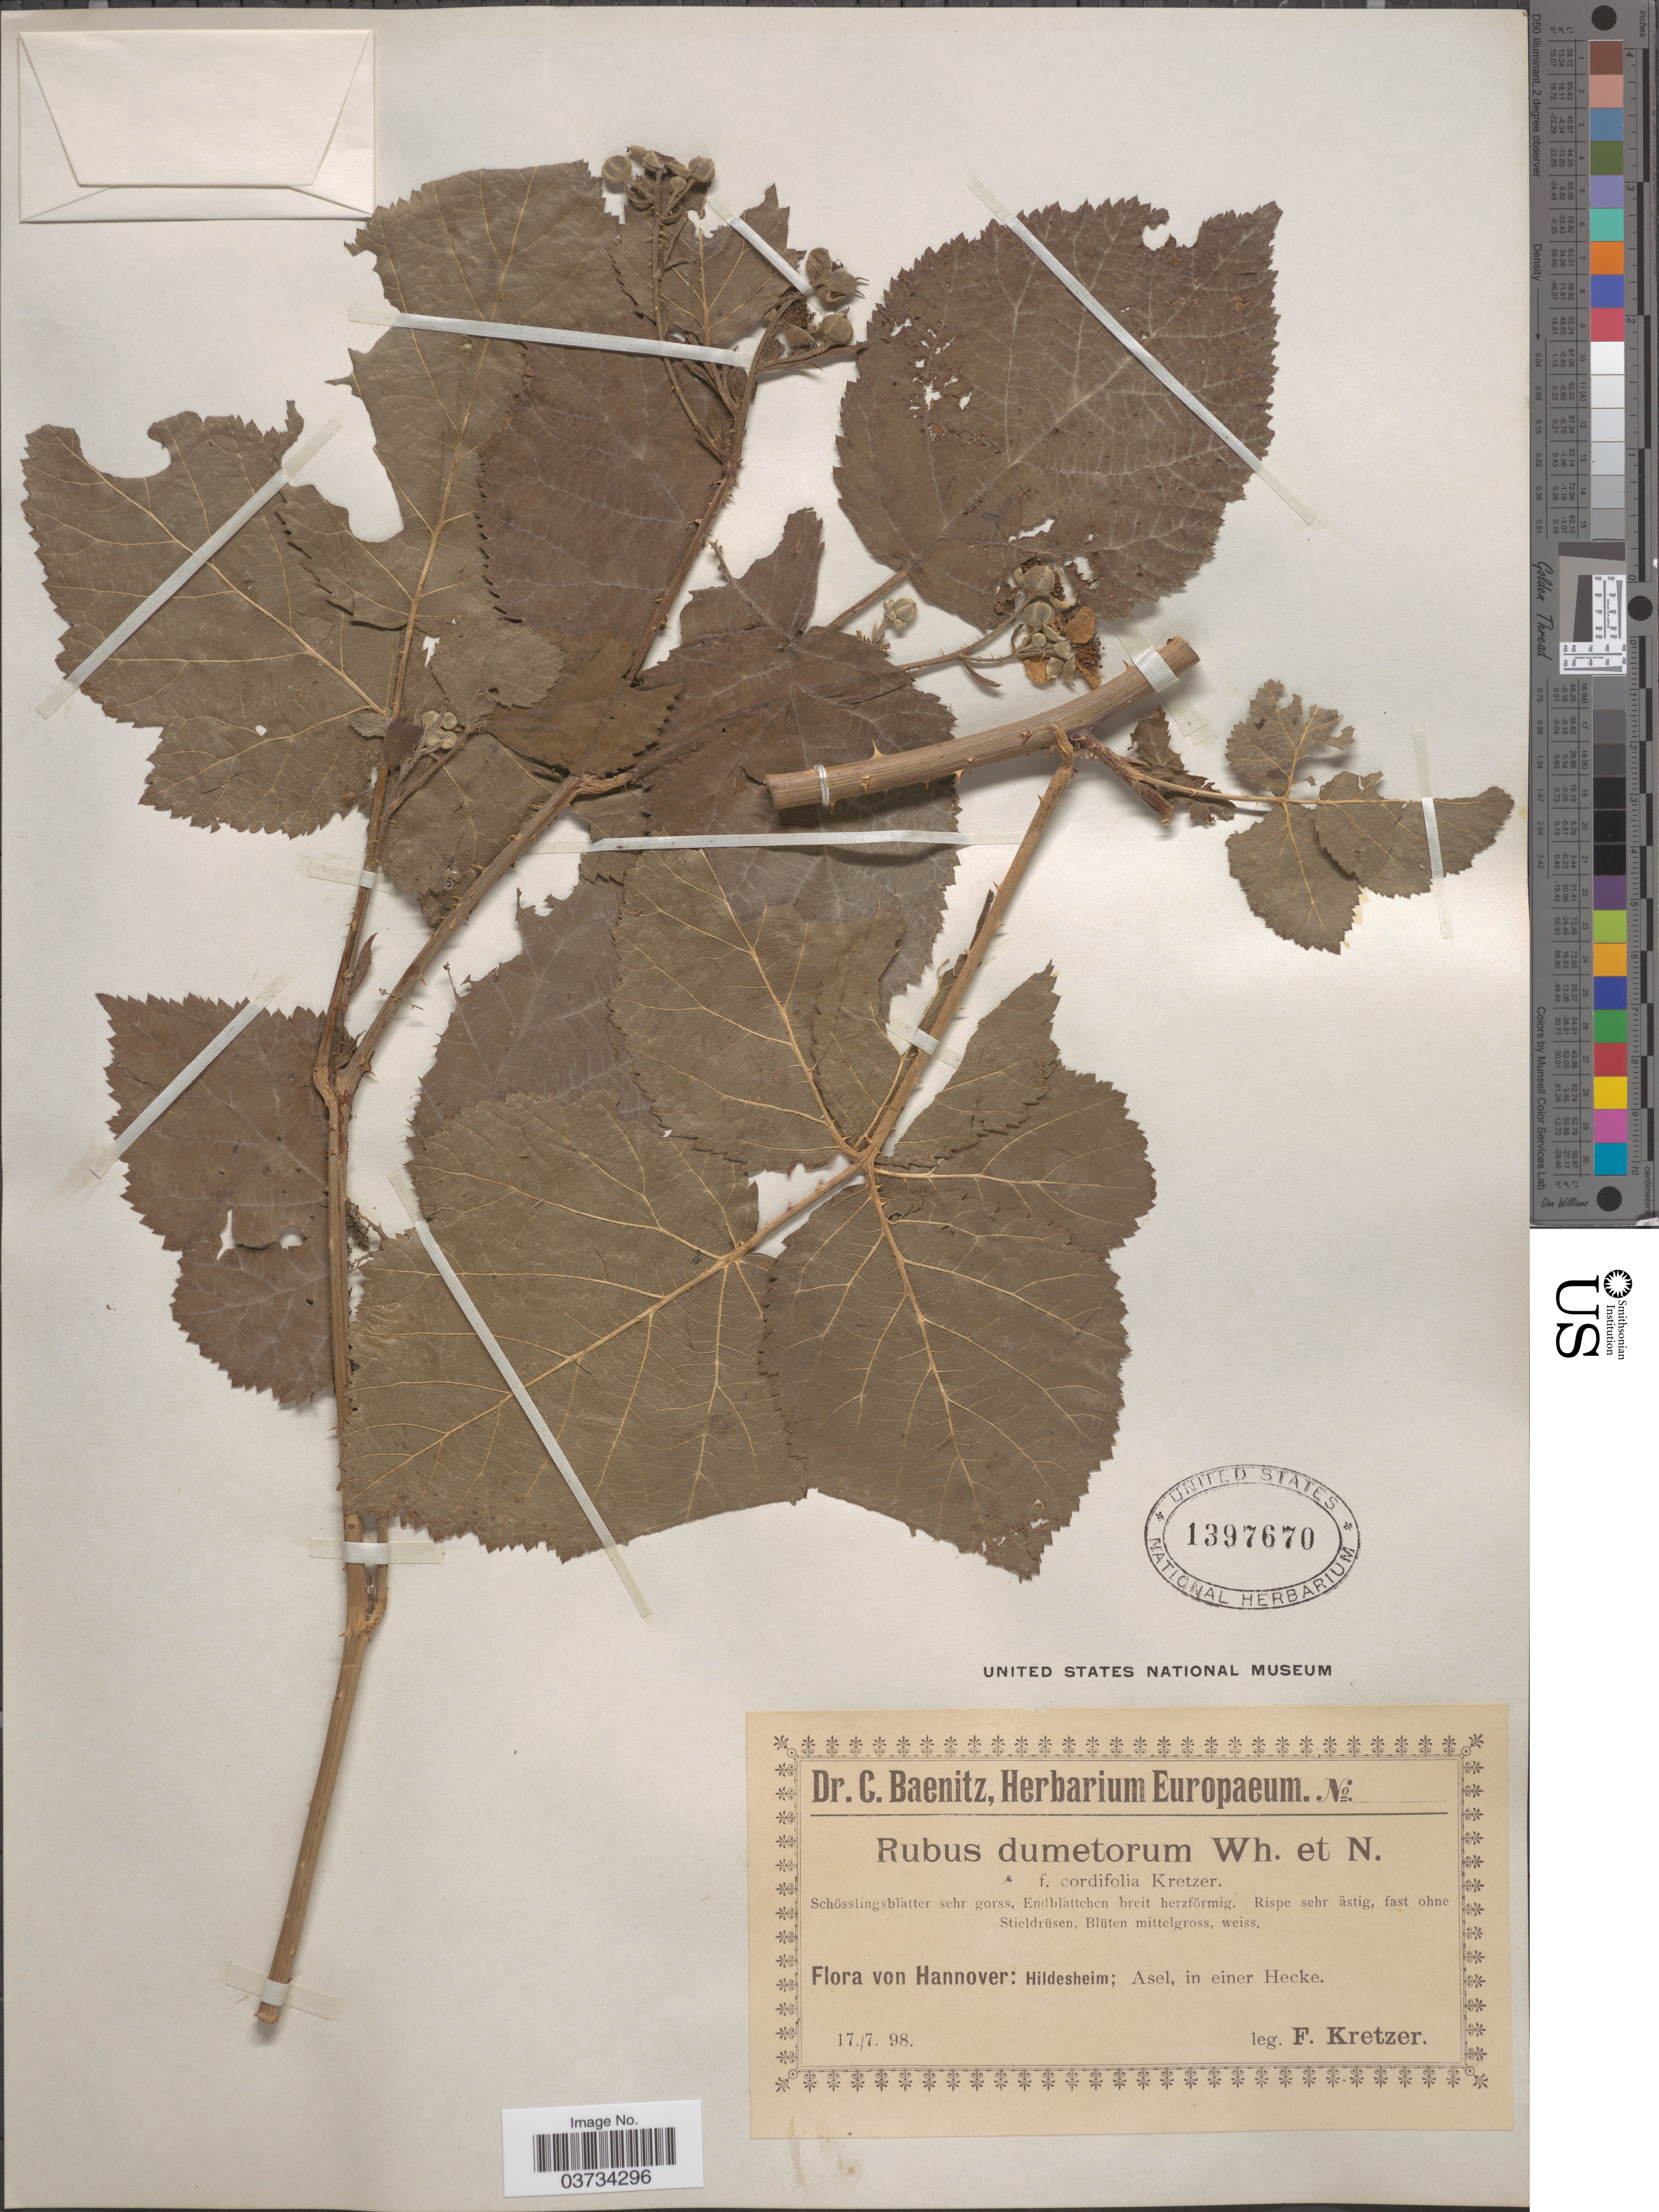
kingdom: Plantae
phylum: Tracheophyta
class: Magnoliopsida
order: Rosales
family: Rosaceae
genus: Rubus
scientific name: Rubus dumetorum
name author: Weihe ex Boenn.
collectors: F. Kretzer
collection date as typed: Transcribed d/m/y: 17/7/98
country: Germany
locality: Hannover: Hildescheim; Asel, in einer Hecke.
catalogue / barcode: US 1397670